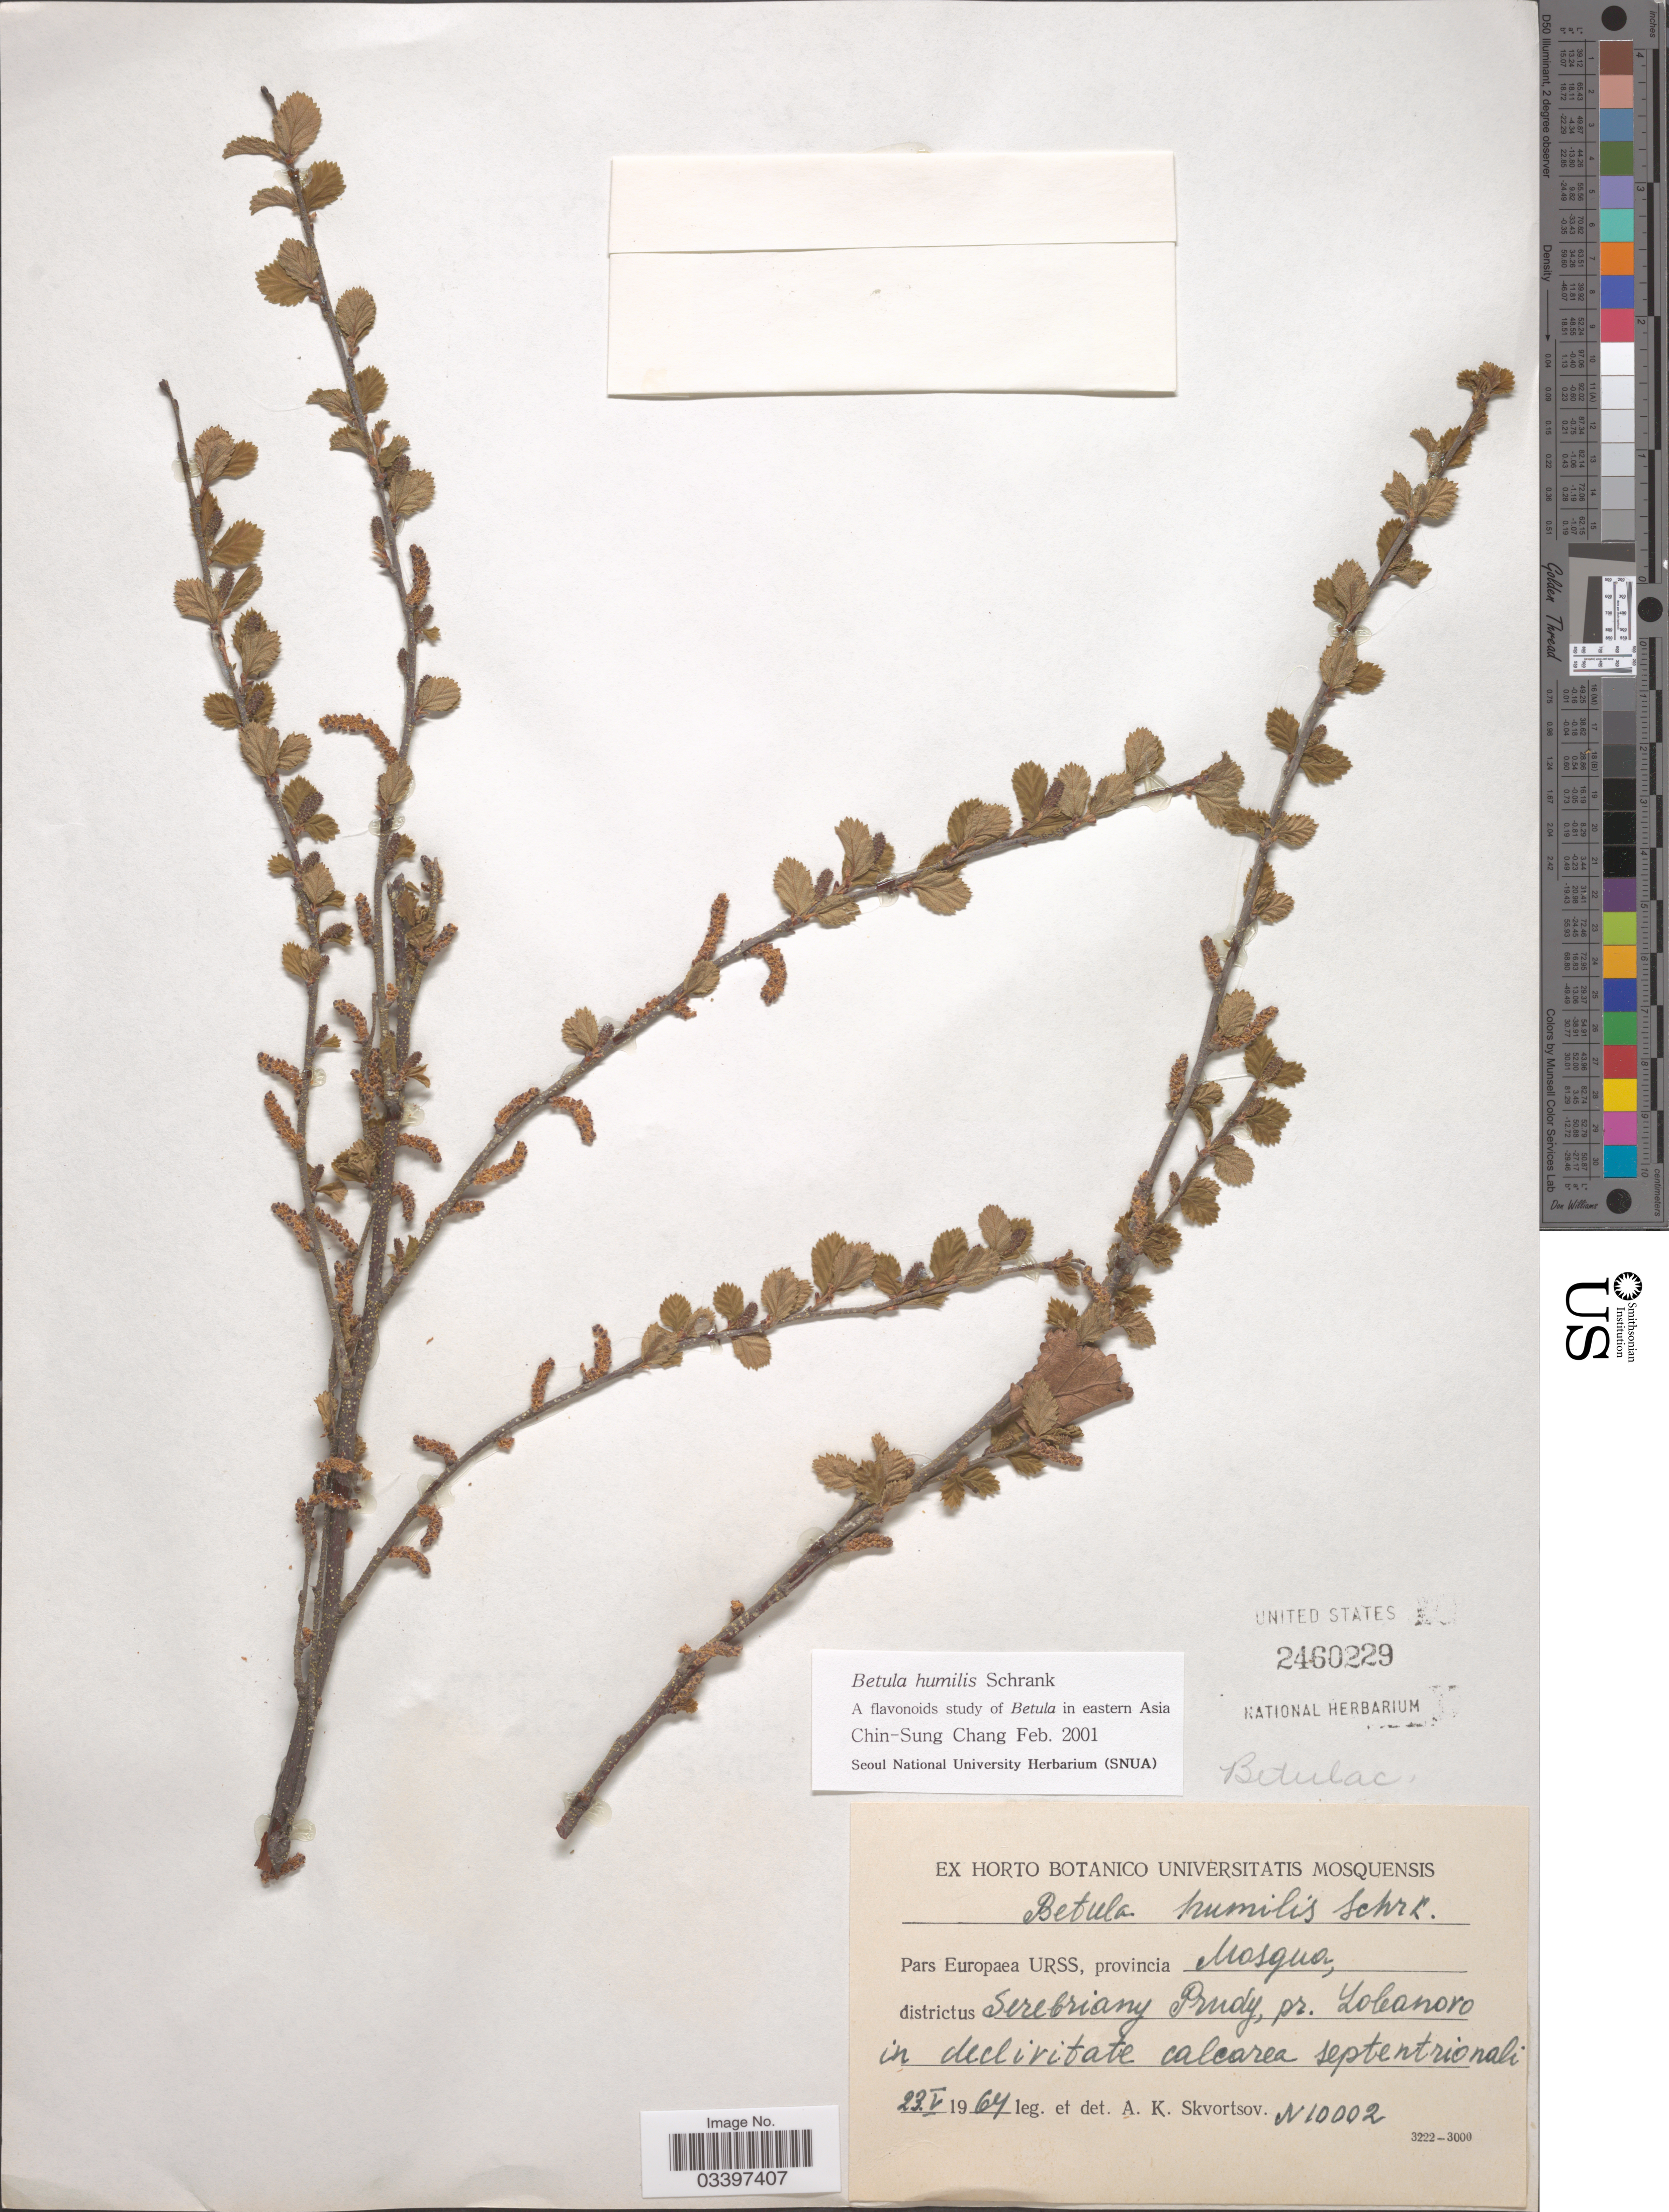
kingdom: Plantae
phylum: Tracheophyta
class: Magnoliopsida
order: Fagales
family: Betulaceae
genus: Betula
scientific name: Betula humilis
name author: Schrank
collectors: A. K. Skvortsov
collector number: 10002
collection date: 1964-05-23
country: Russian Federation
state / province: Moscow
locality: Pars Europaea URSS, provincia Mosqua, districtus Serebryanye Prudy, pr. Lobanovo.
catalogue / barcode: US 2460229